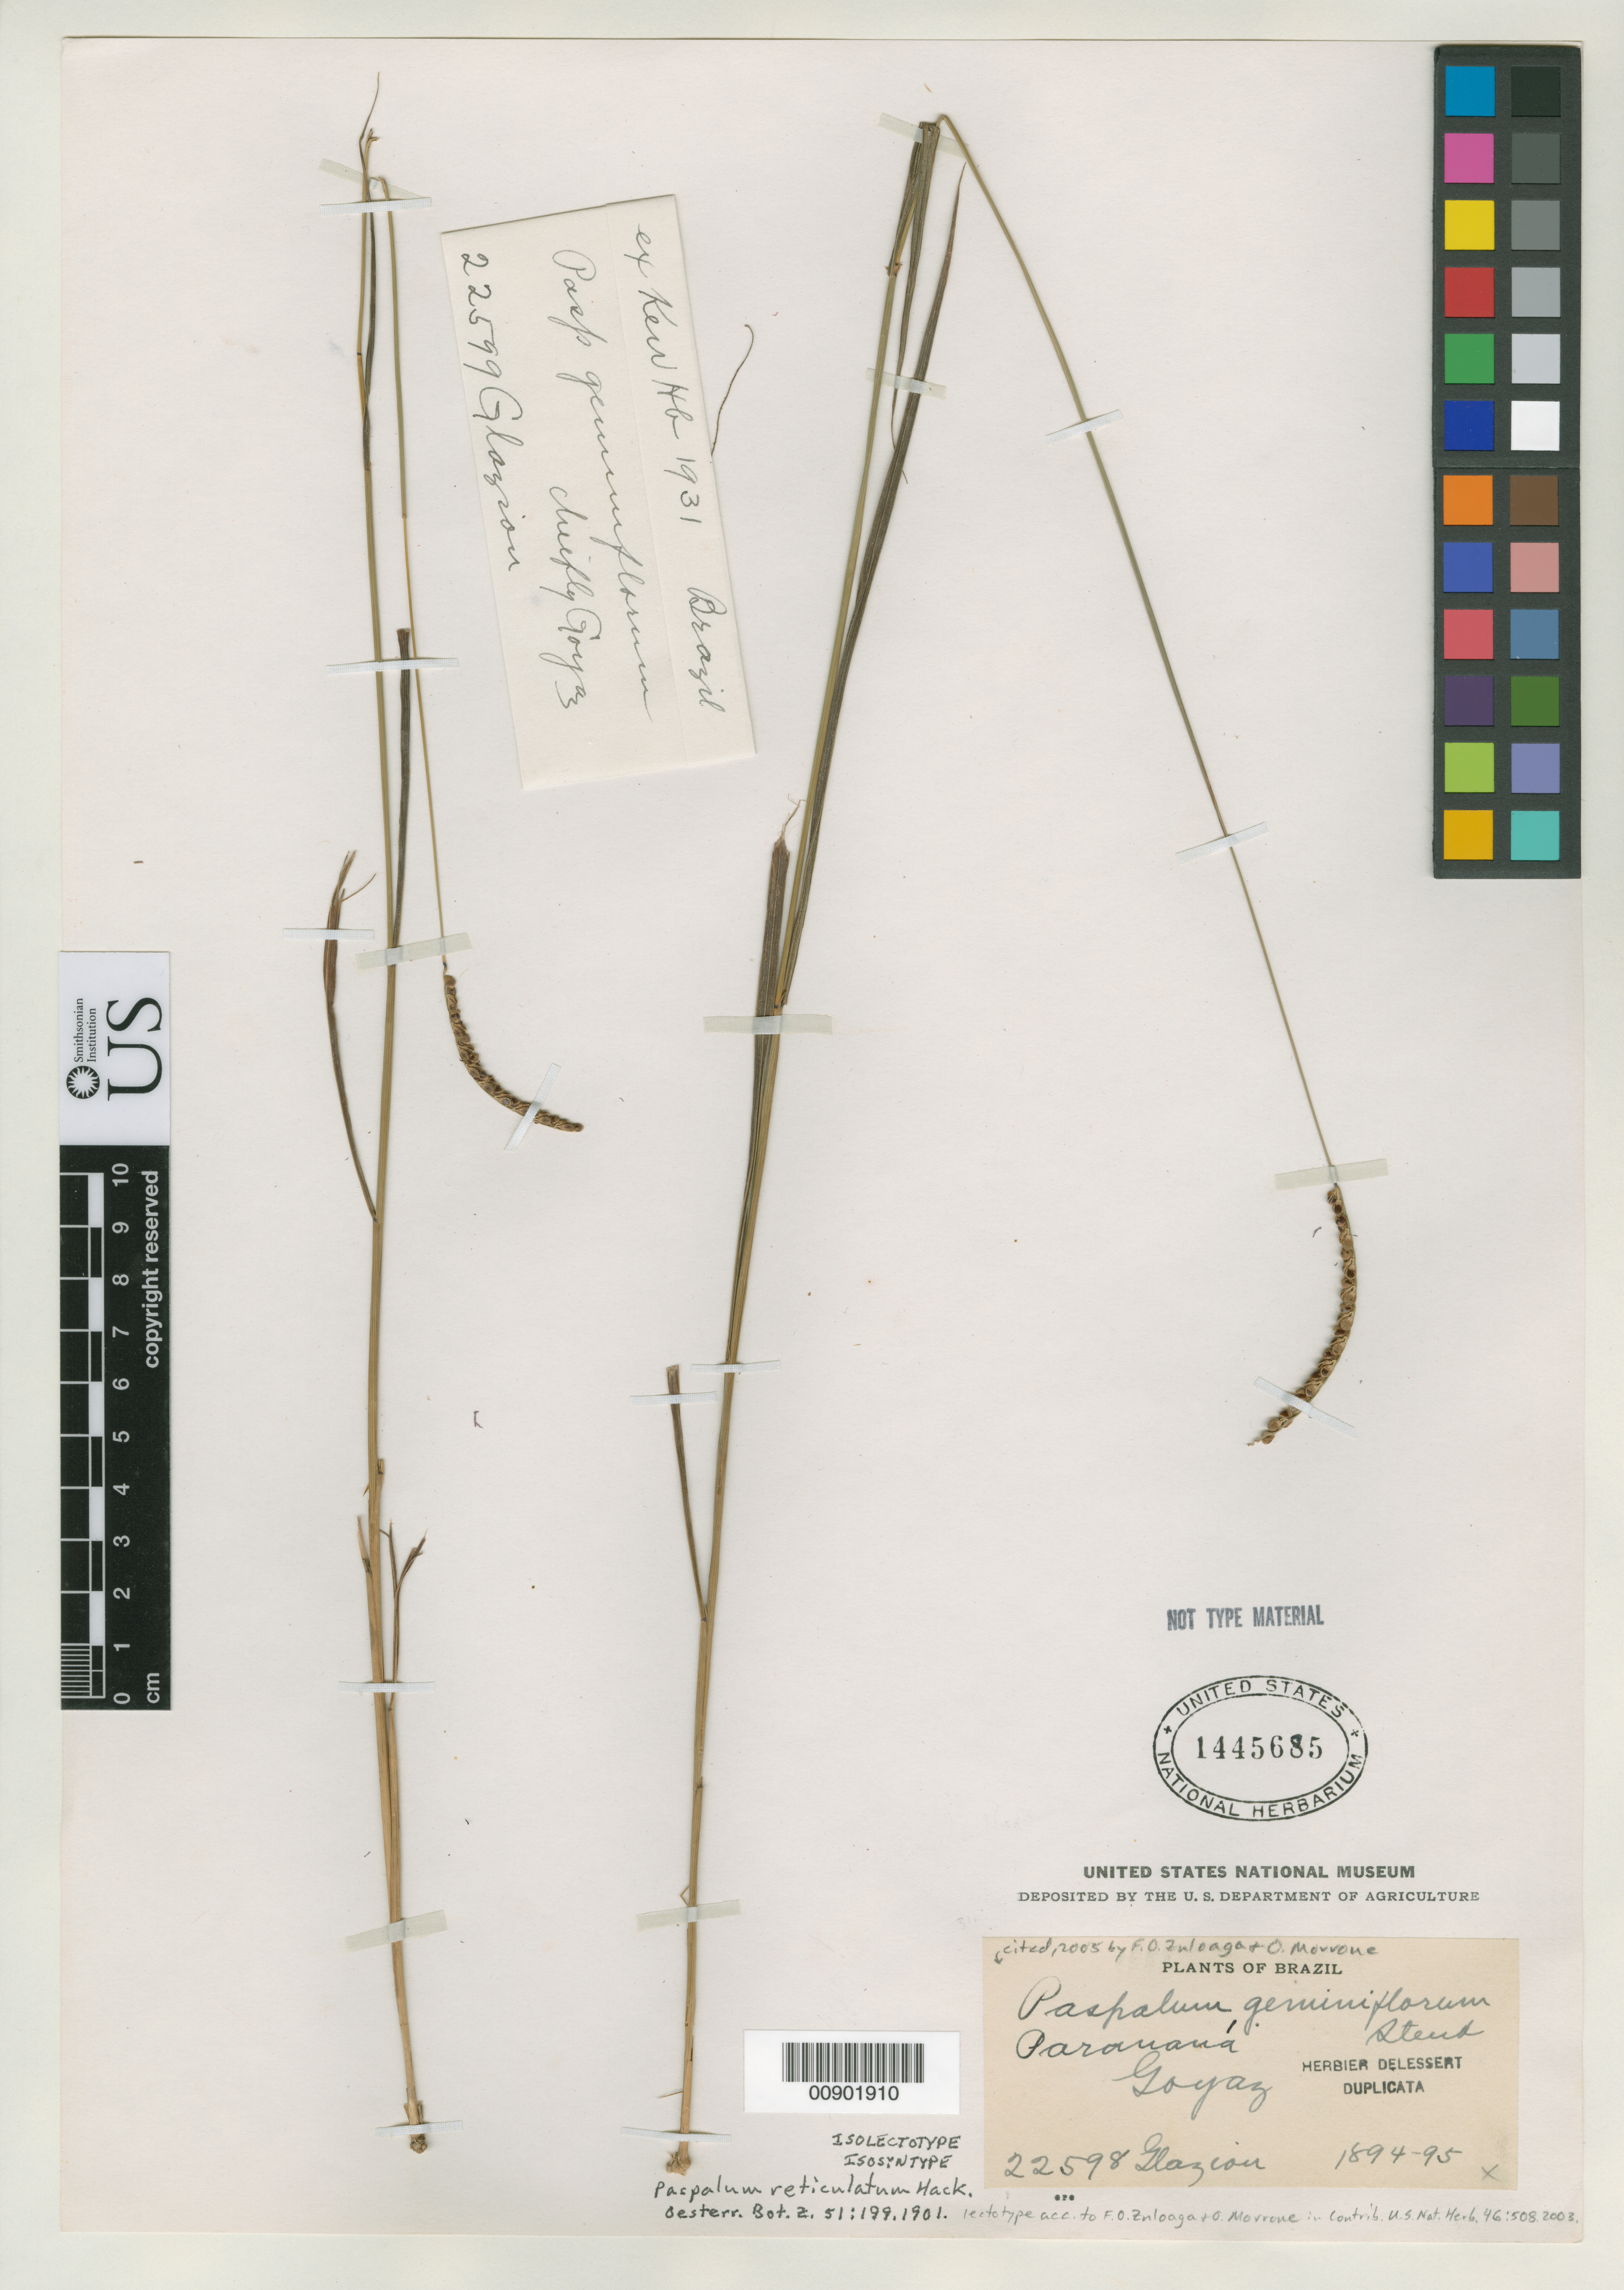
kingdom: Plantae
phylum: Tracheophyta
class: Liliopsida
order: Poales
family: Poaceae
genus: Paspalum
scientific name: Paspalum reticulatum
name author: Hack.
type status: Isolectotype; Syntype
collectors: A. F. M. Glaziou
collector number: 22598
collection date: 1894/1895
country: Brazil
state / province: Goiás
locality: Parananá, Goyaz.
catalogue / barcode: US 1445685